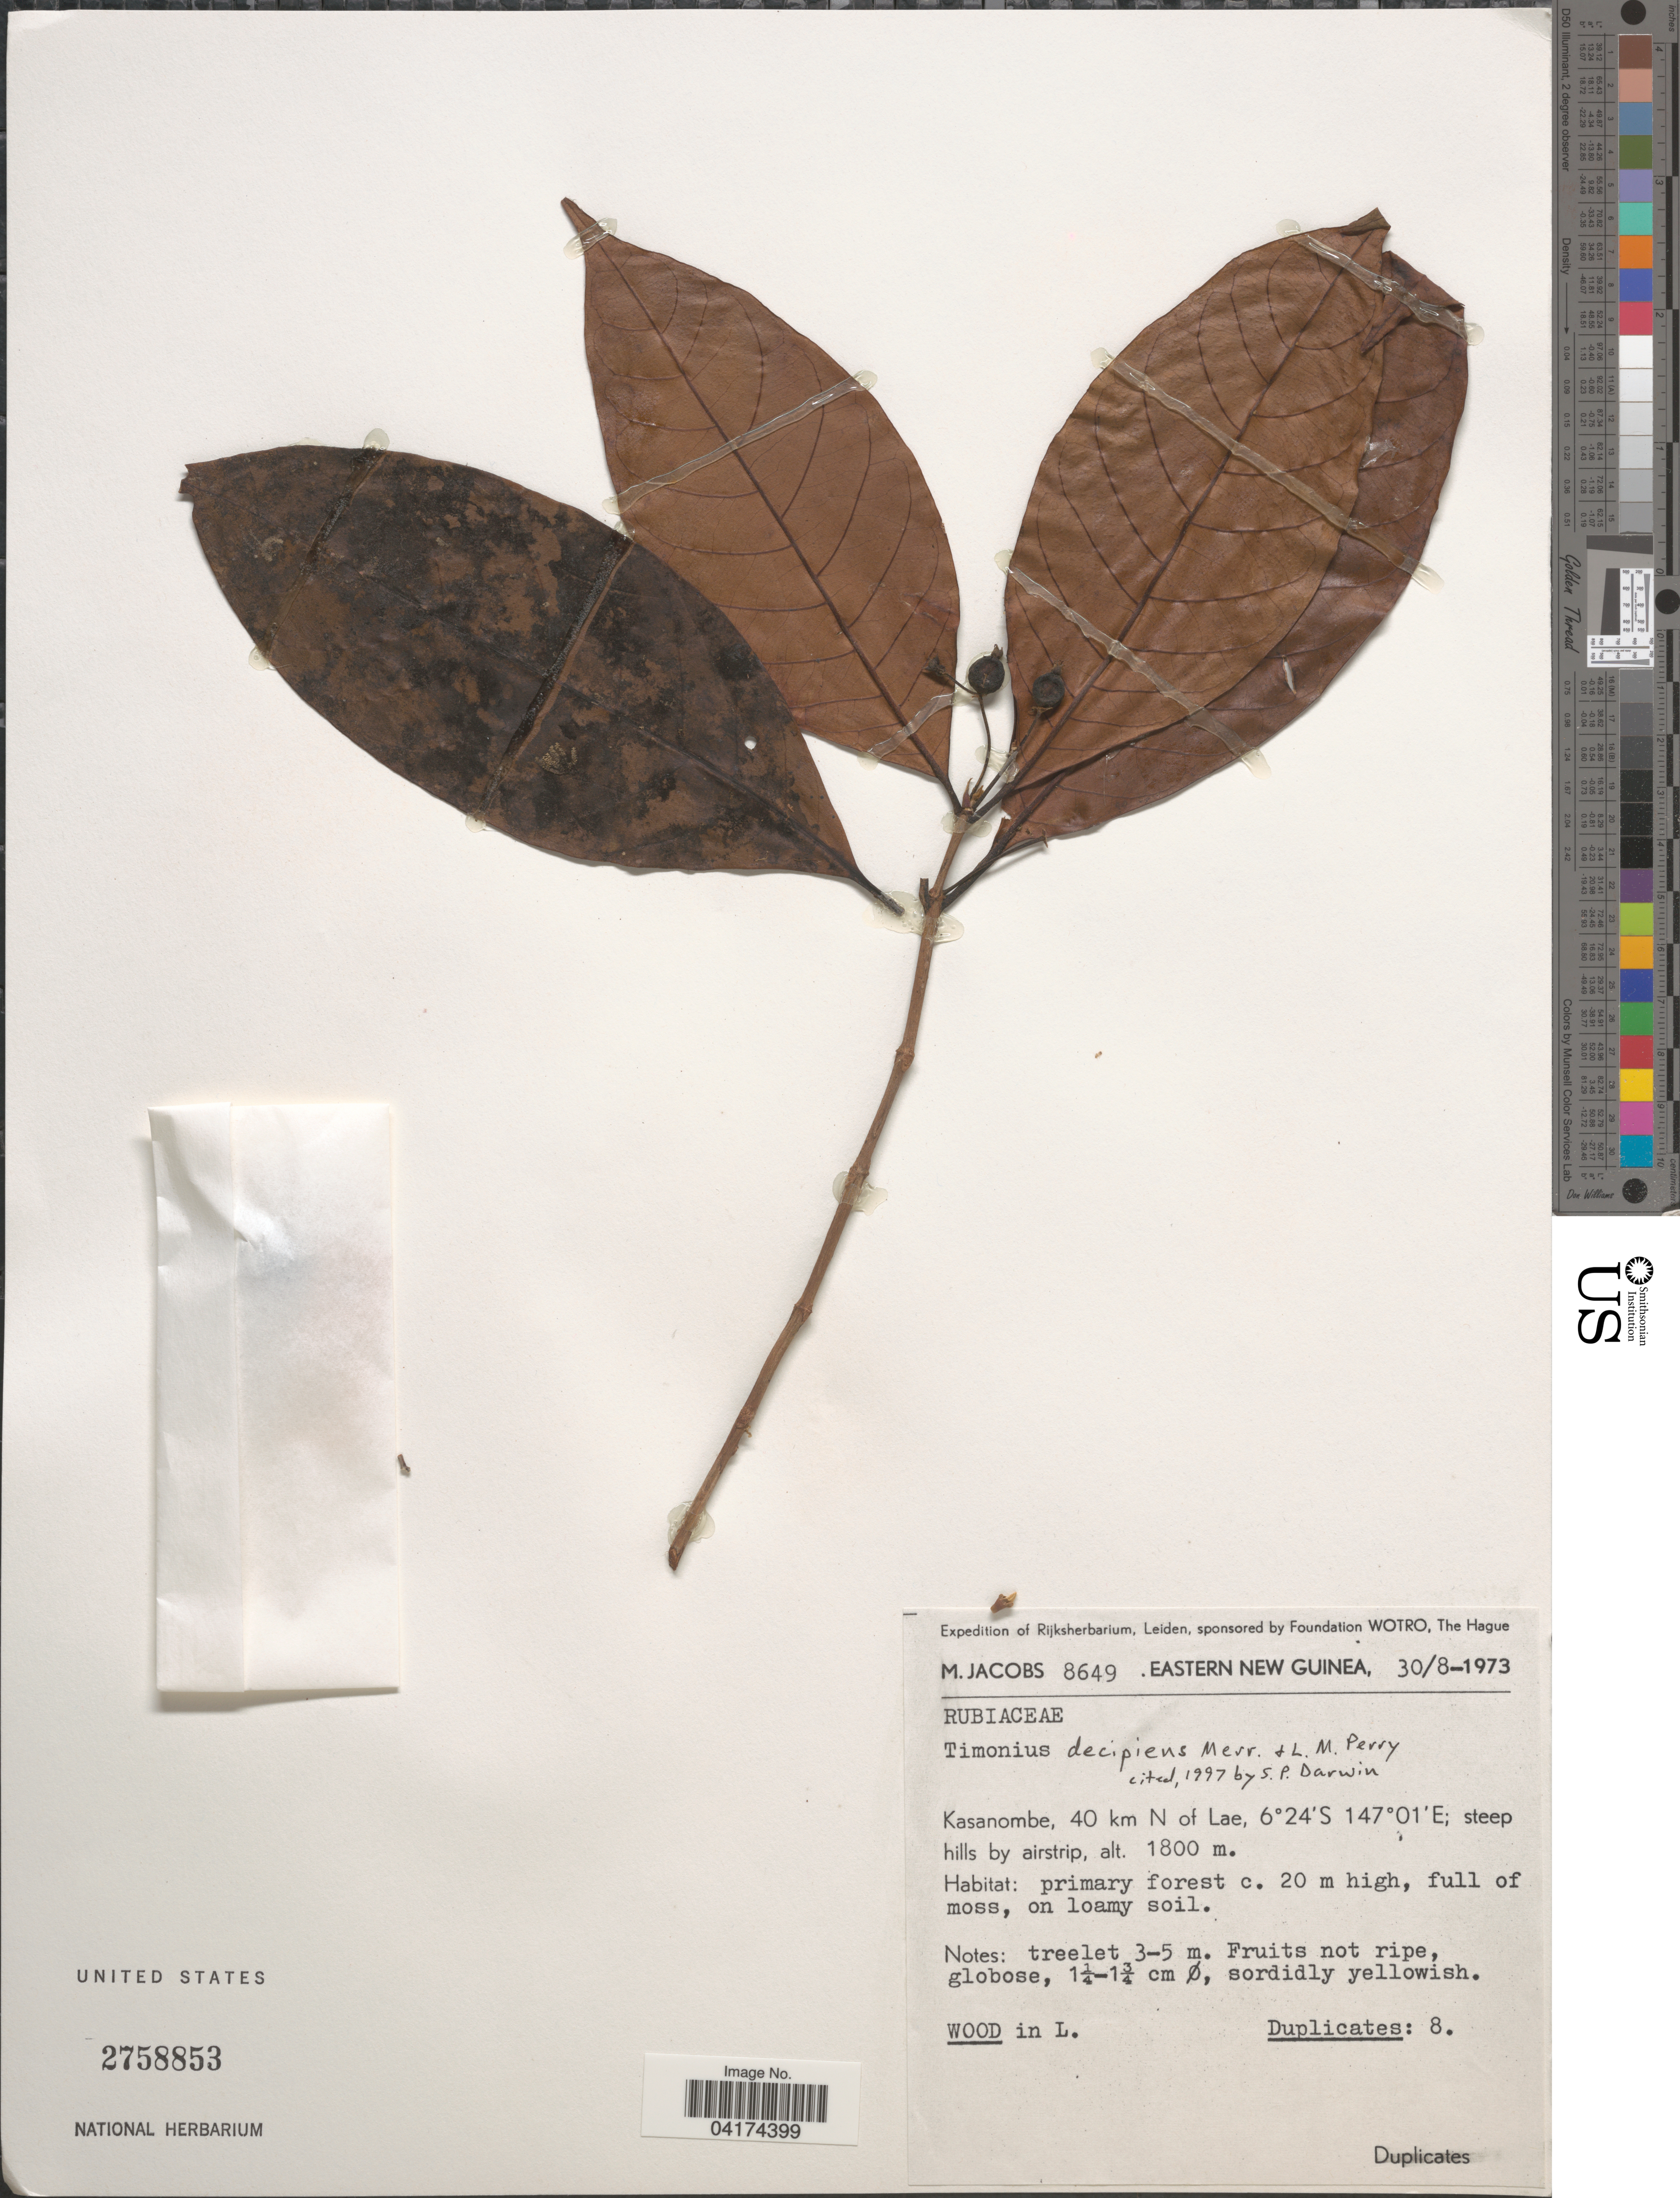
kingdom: Plantae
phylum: Tracheophyta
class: Magnoliopsida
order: Gentianales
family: Rubiaceae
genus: Timonius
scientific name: Timonius decipiens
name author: Merr. & L.M. Perry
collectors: M. Jacobs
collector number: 8649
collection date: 1973-08-30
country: Papua New Guinea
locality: Expedition of Rijksherbarium, Leiden. Eastern New Guinea. Kasanombe, 40 km N of Lae.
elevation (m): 1800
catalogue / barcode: US 2758853